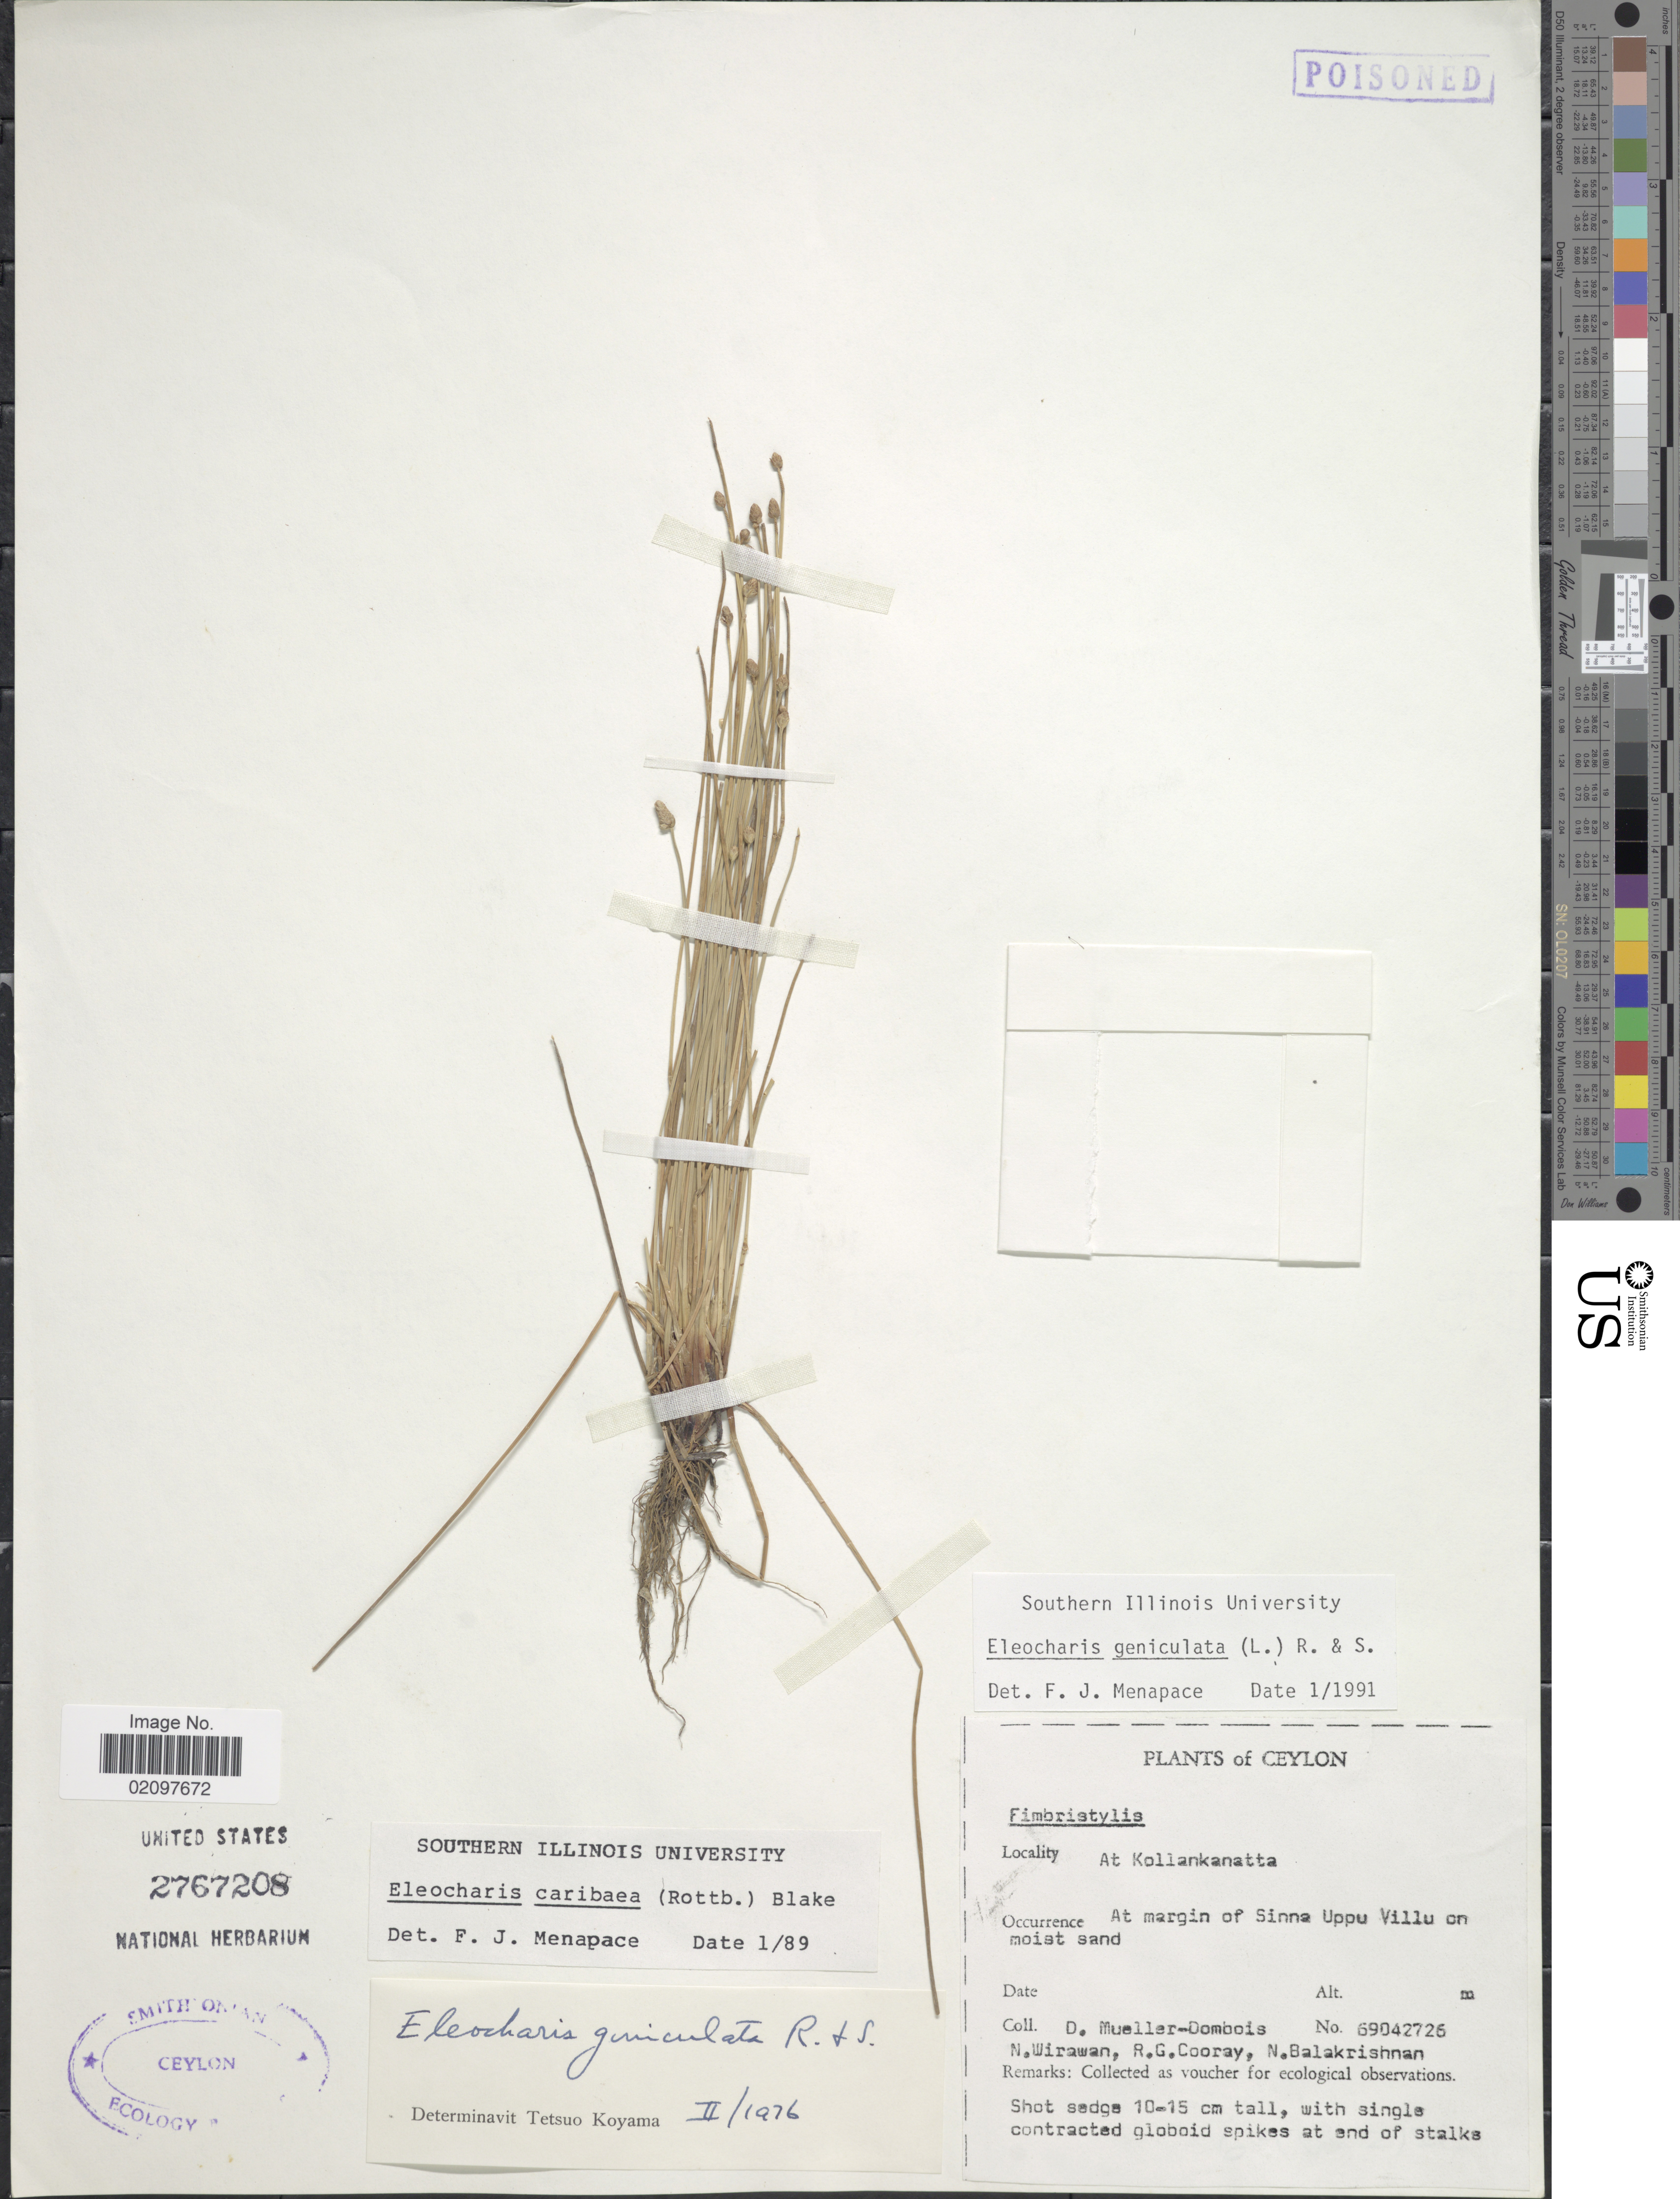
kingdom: Plantae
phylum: Tracheophyta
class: Liliopsida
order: Poales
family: Cyperaceae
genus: Eleocharis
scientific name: Eleocharis geniculata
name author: (L.) Roem. & Schult.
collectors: D. Mueller-Dombois, N. Wirawan, R. Cooray & N. Balakrishnan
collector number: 69042726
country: Sri Lanka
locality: Ceylon, At Kollankanatta, At margin of Sinna ppu Villu on moist sand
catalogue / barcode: US 2767208